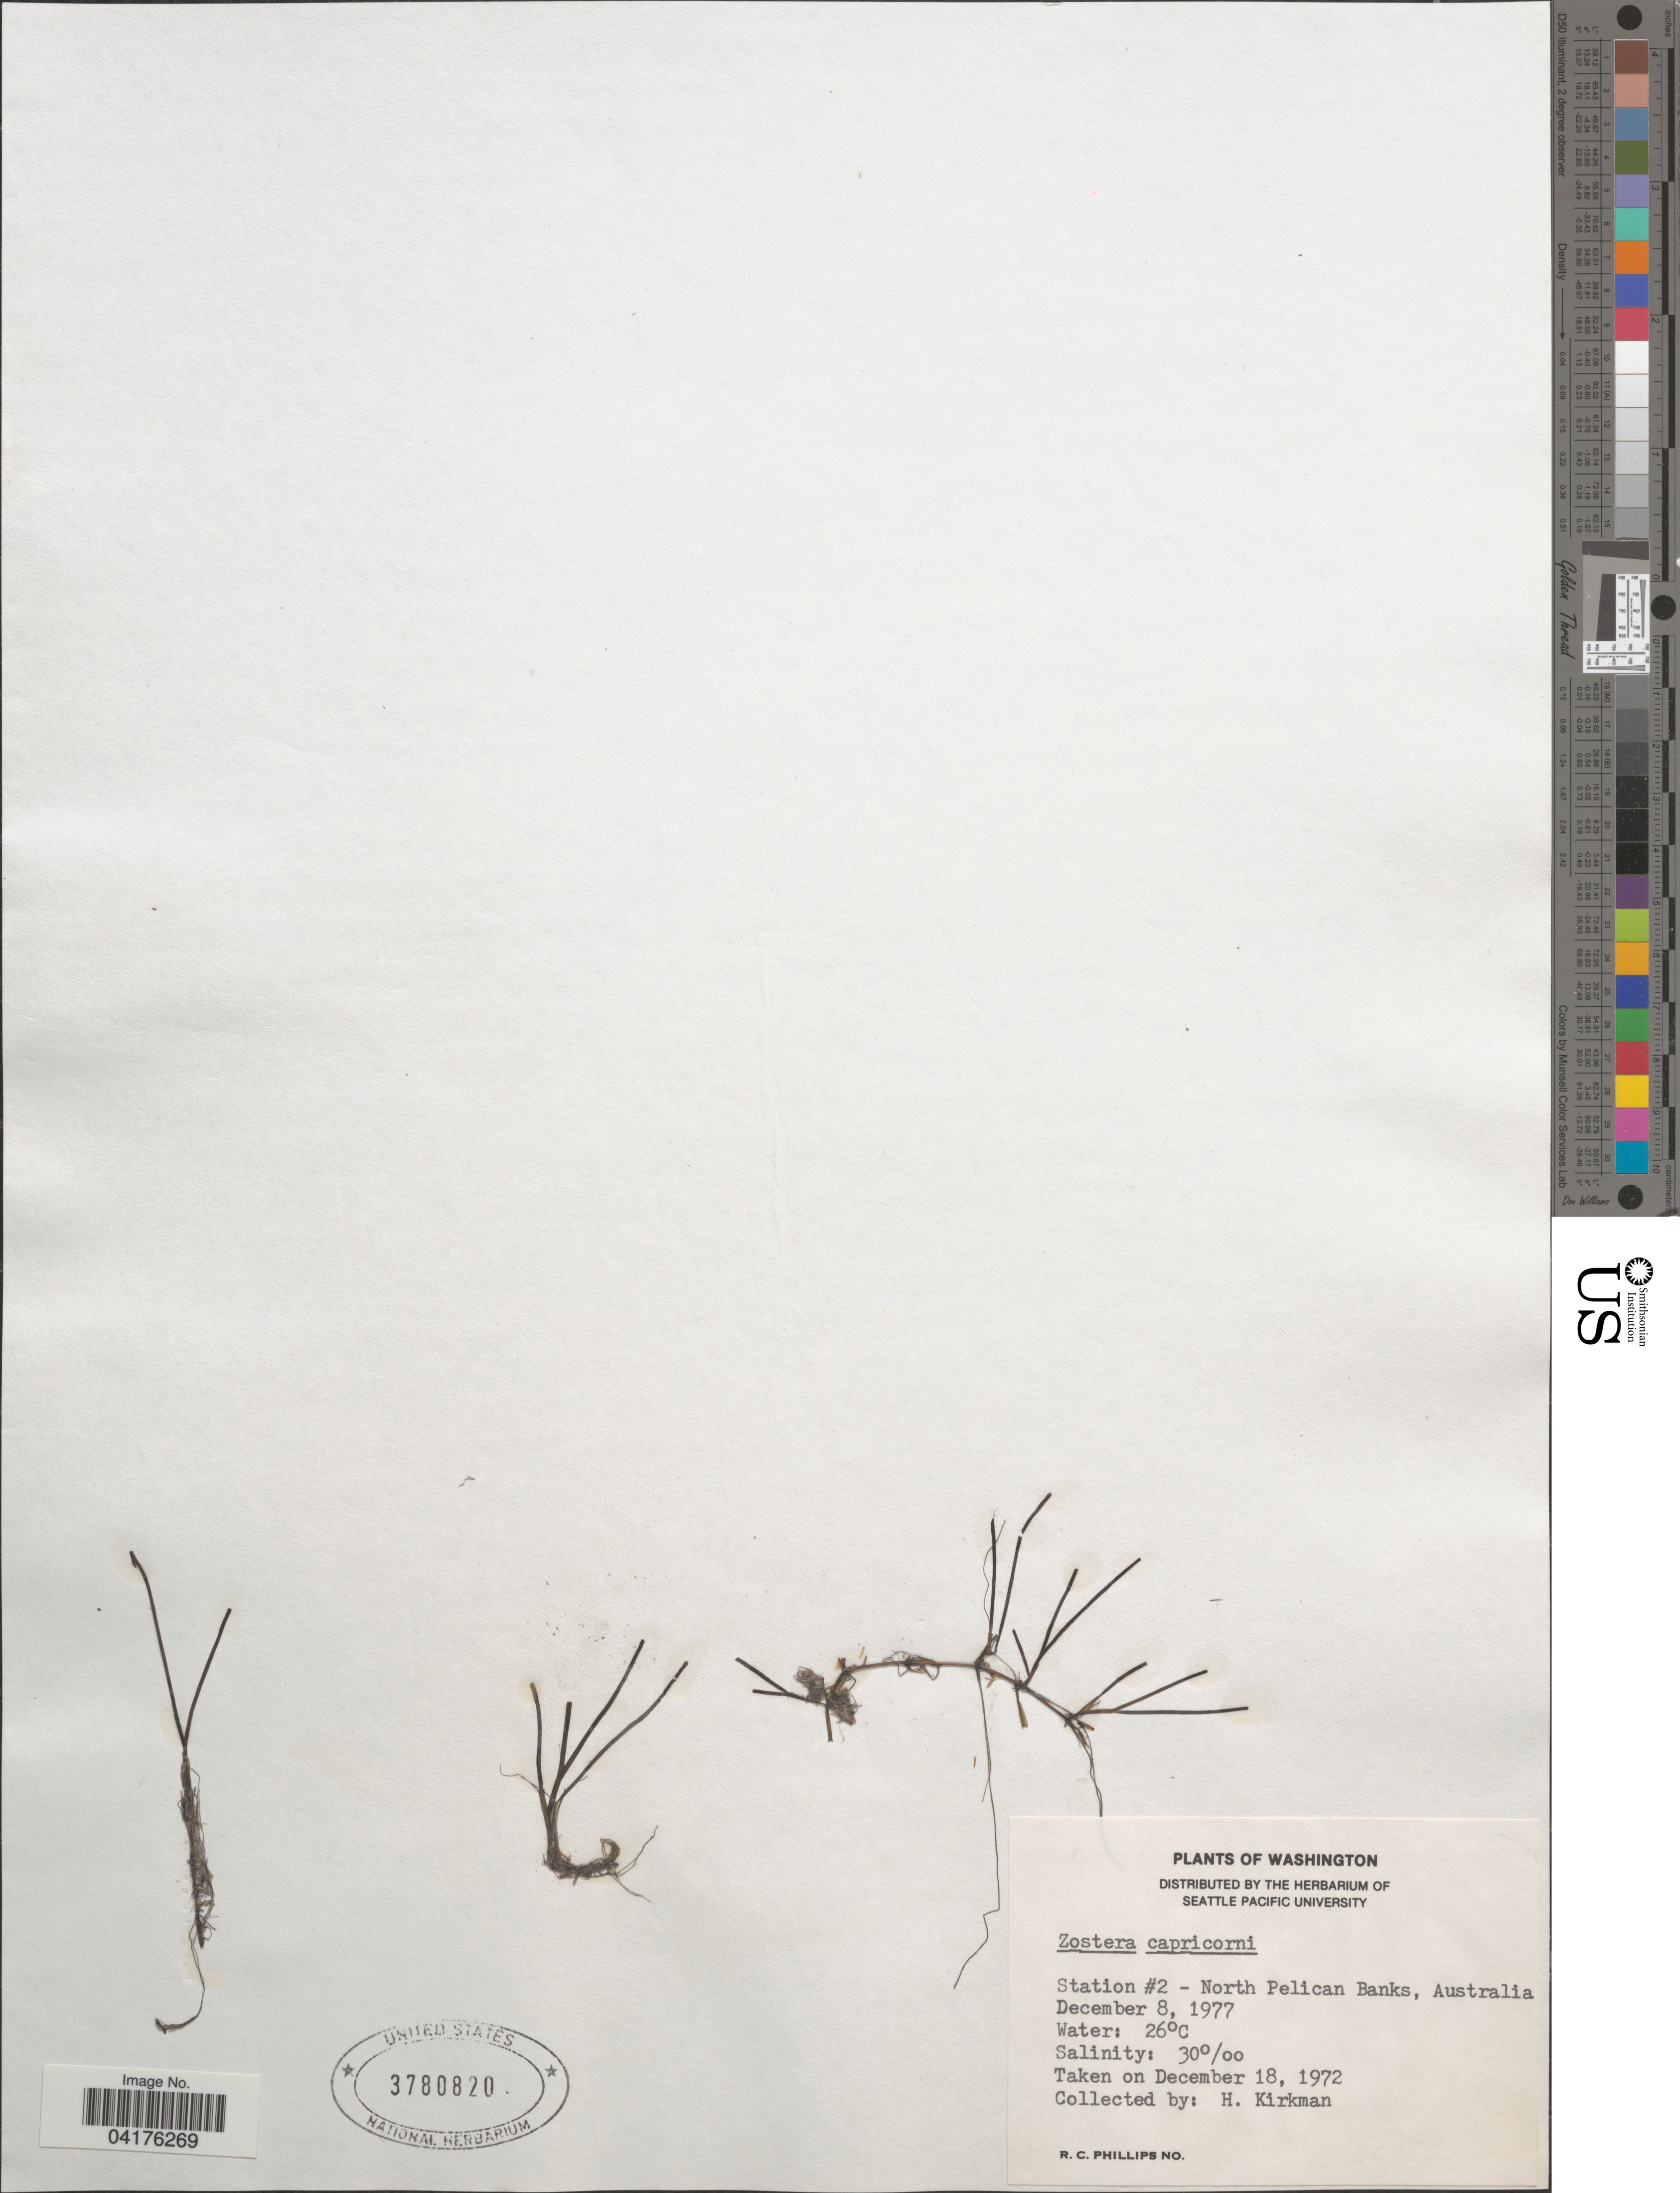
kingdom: Plantae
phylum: Tracheophyta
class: Liliopsida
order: Alismatales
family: Zosteraceae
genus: Zostera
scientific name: Zostera capricorni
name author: Asch.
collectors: H. Kirkman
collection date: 1977-12-08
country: Australia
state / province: Queensland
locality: Station #2 - North Pelican Banks.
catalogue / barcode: US 3780820